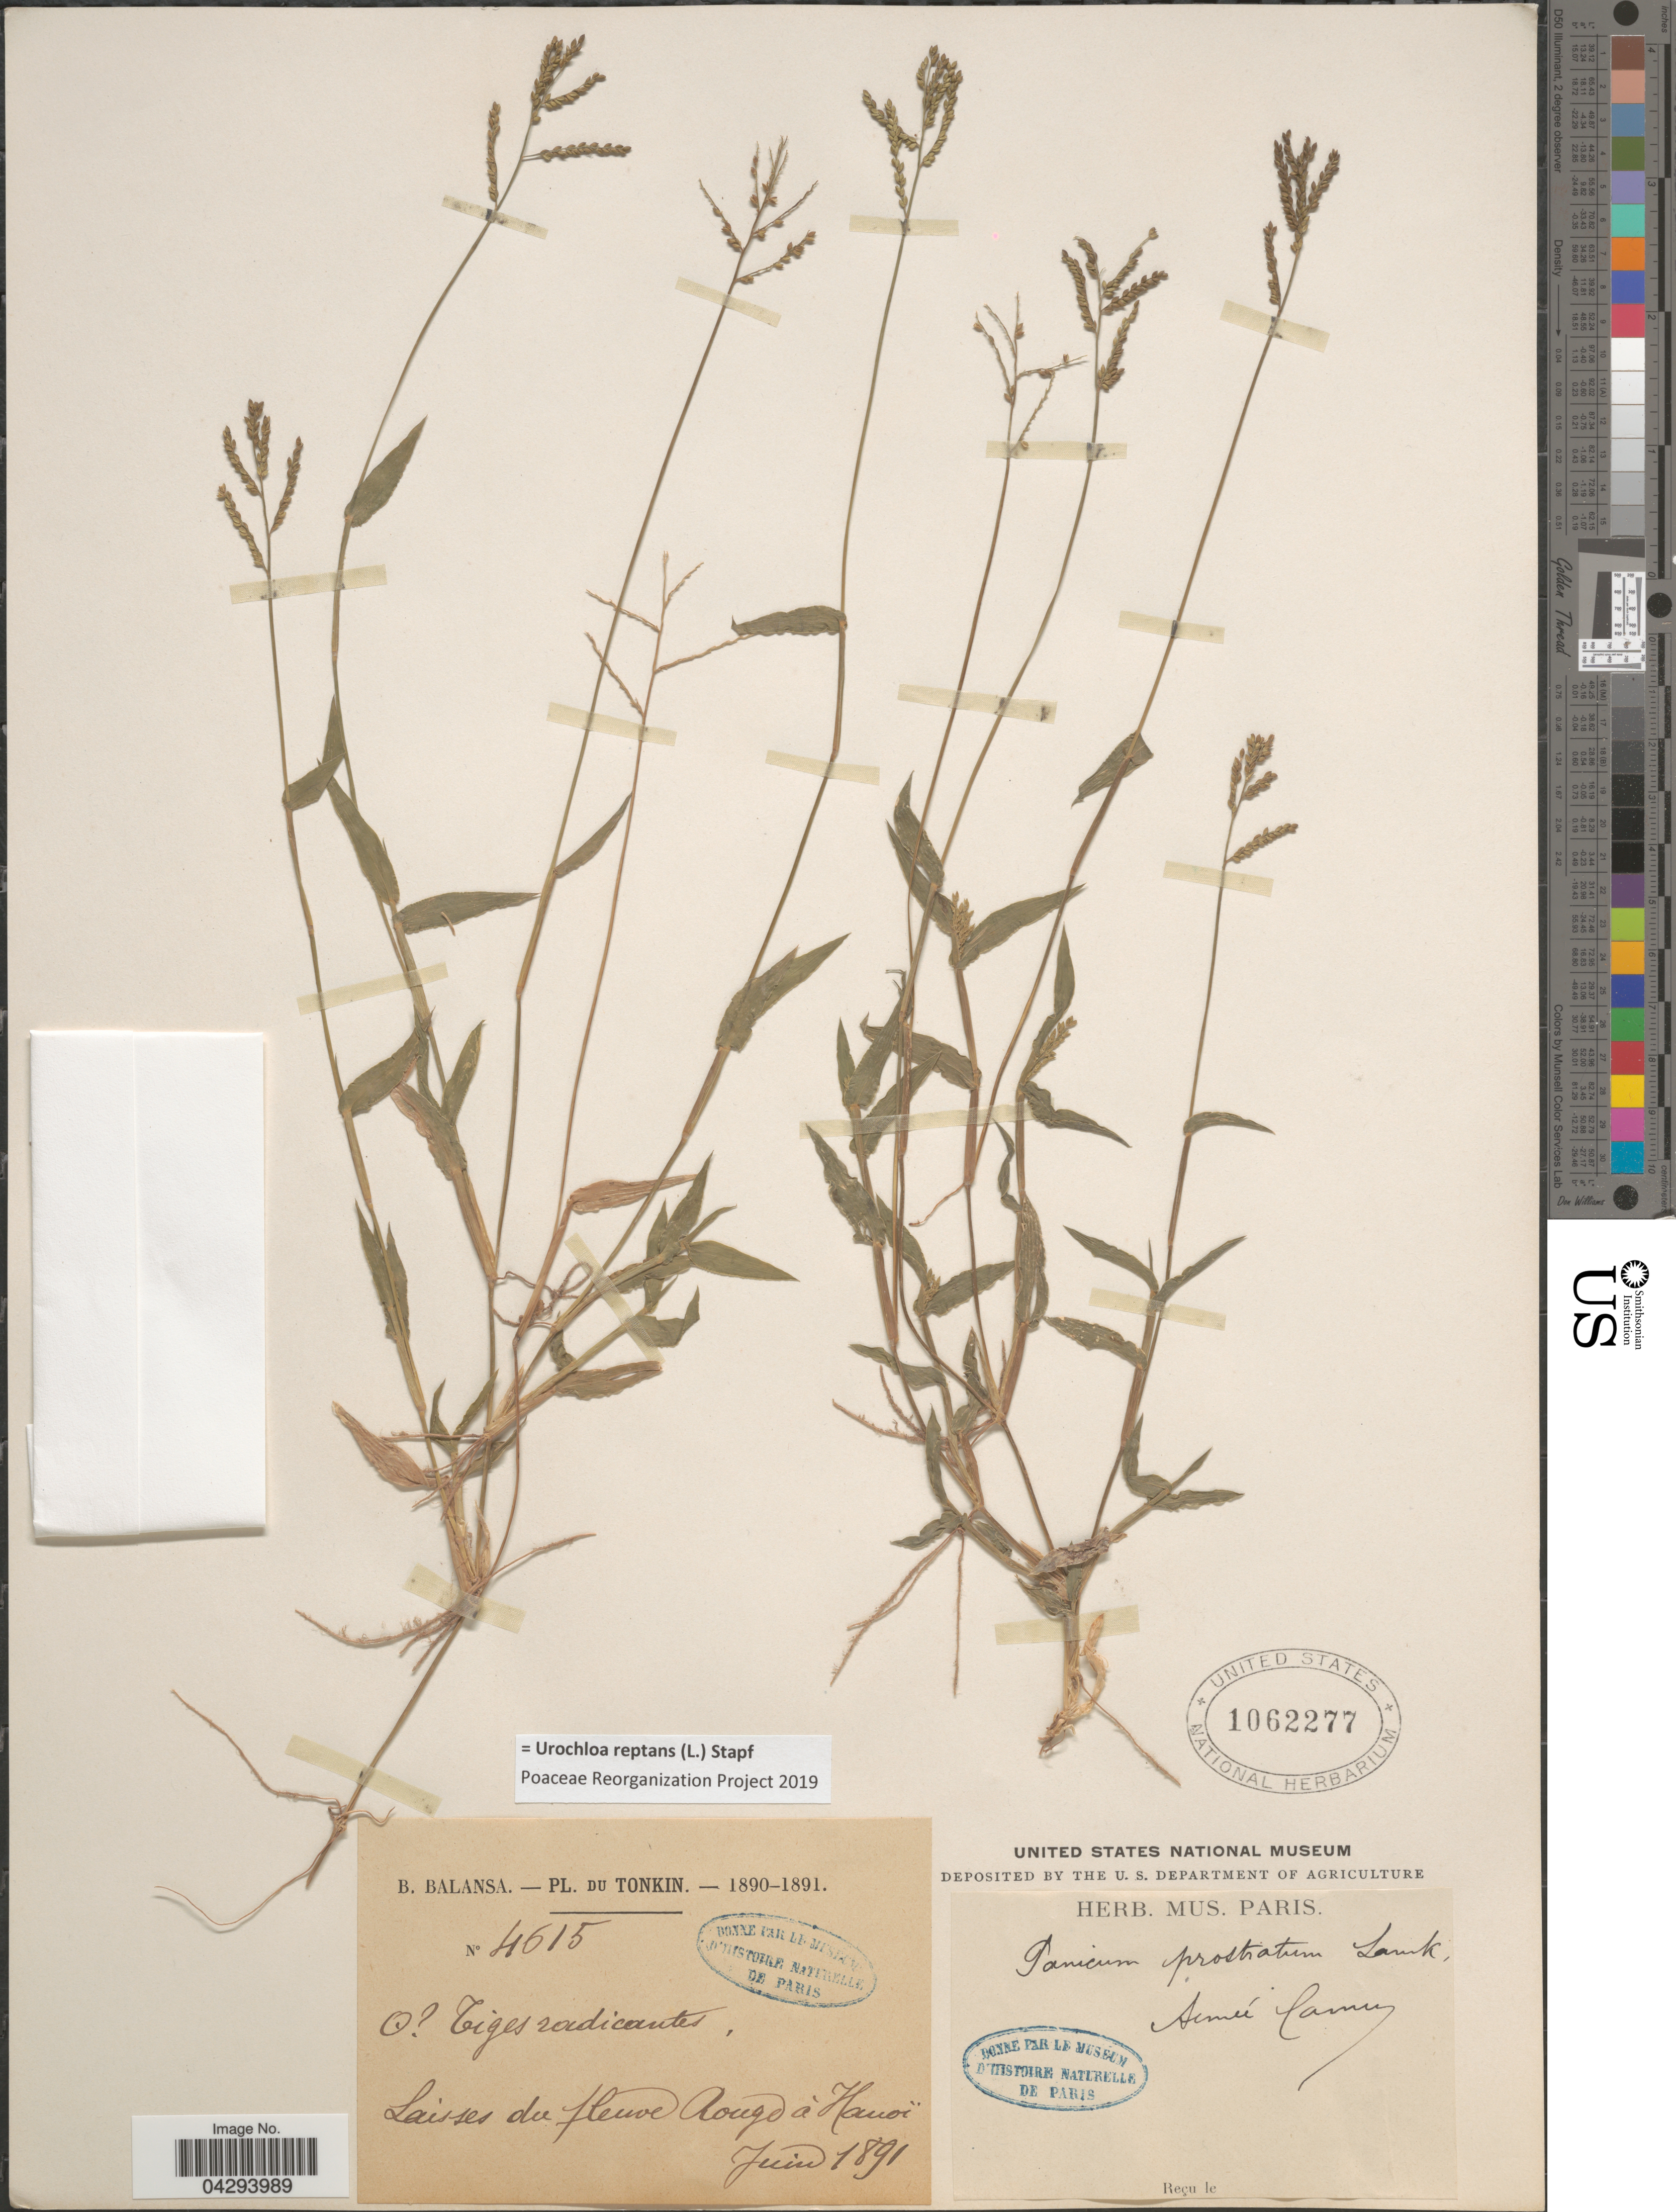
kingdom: Plantae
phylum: Tracheophyta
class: Liliopsida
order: Poales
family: Poaceae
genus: Urochloa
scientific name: Urochloa reptans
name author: (L.) Stapf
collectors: B. Balansa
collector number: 4615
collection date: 1891-06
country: Vietnam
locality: Laisses du fleuve Aouge a Hanoi.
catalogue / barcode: US 1062277